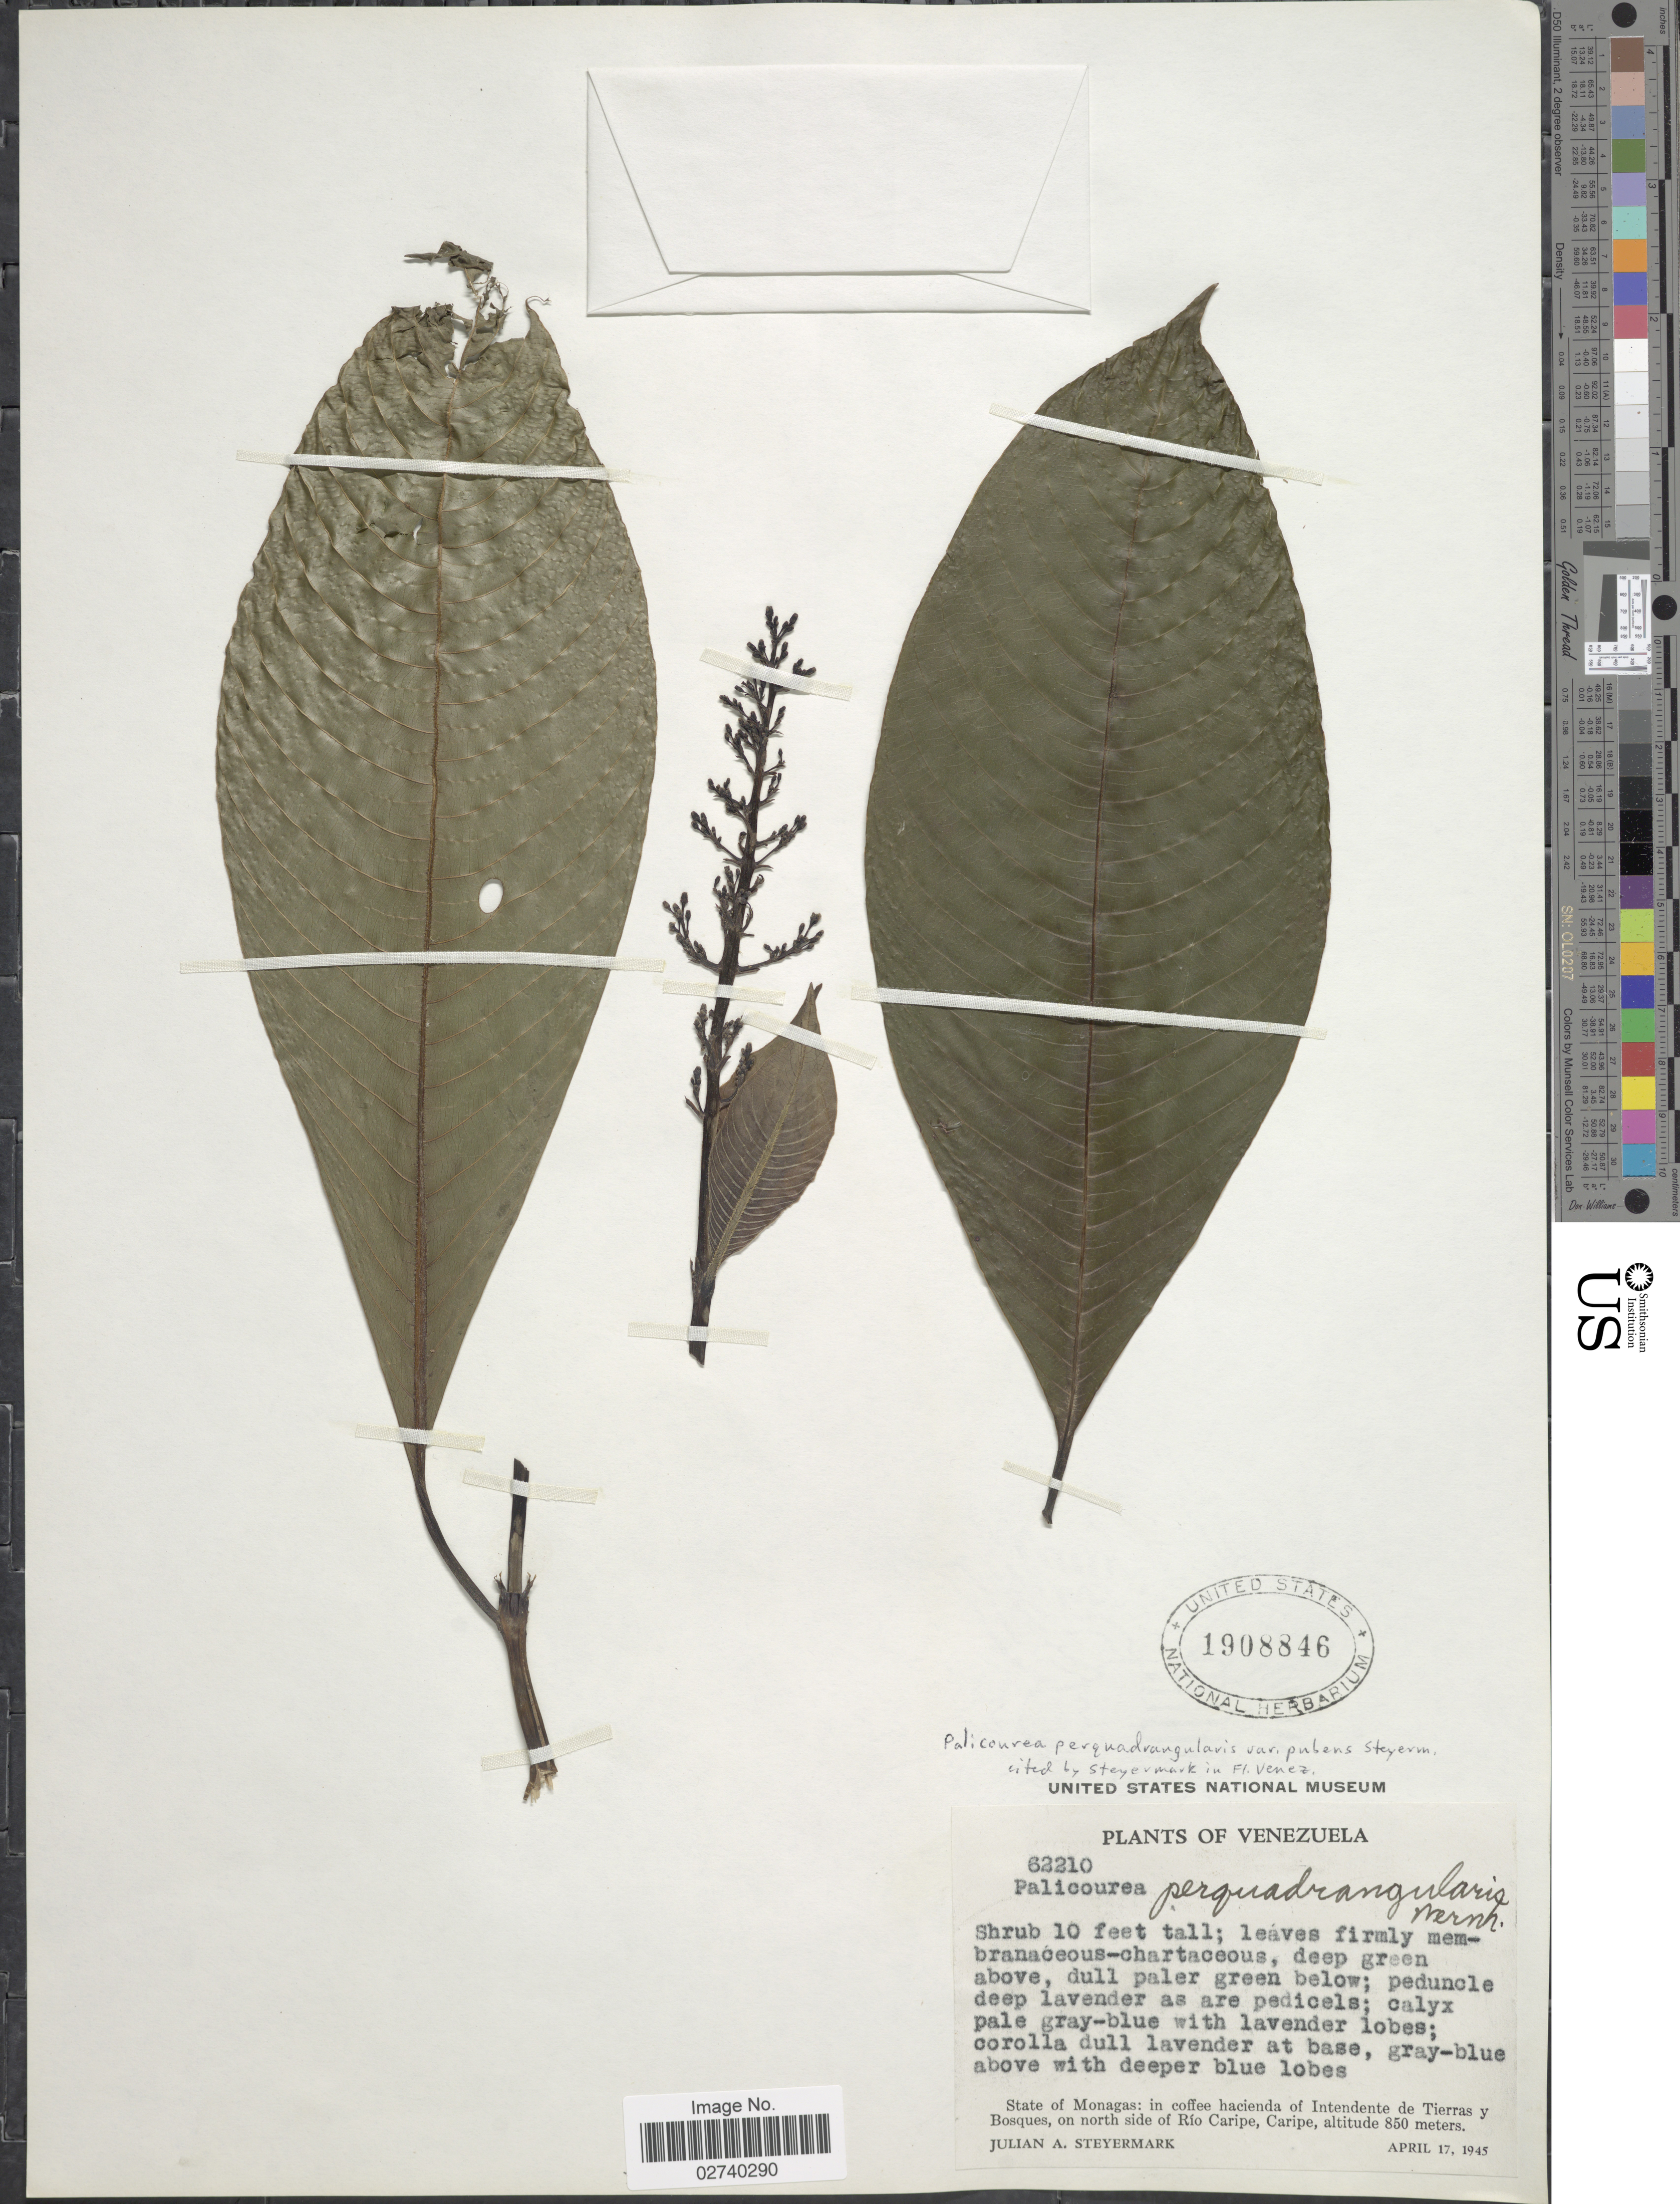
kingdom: Plantae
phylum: Tracheophyta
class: Magnoliopsida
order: Gentianales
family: Rubiaceae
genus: Palicourea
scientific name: Palicourea perquadrangularis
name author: Wernham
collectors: J. Steyermark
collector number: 62210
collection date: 1945-04-17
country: Venezuela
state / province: Monagas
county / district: Caripe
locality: In coffee hacienda of Intendente de Tierras y Bosques, on north side of Rio Caripe, Caripe.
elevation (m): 850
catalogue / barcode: US 1908846